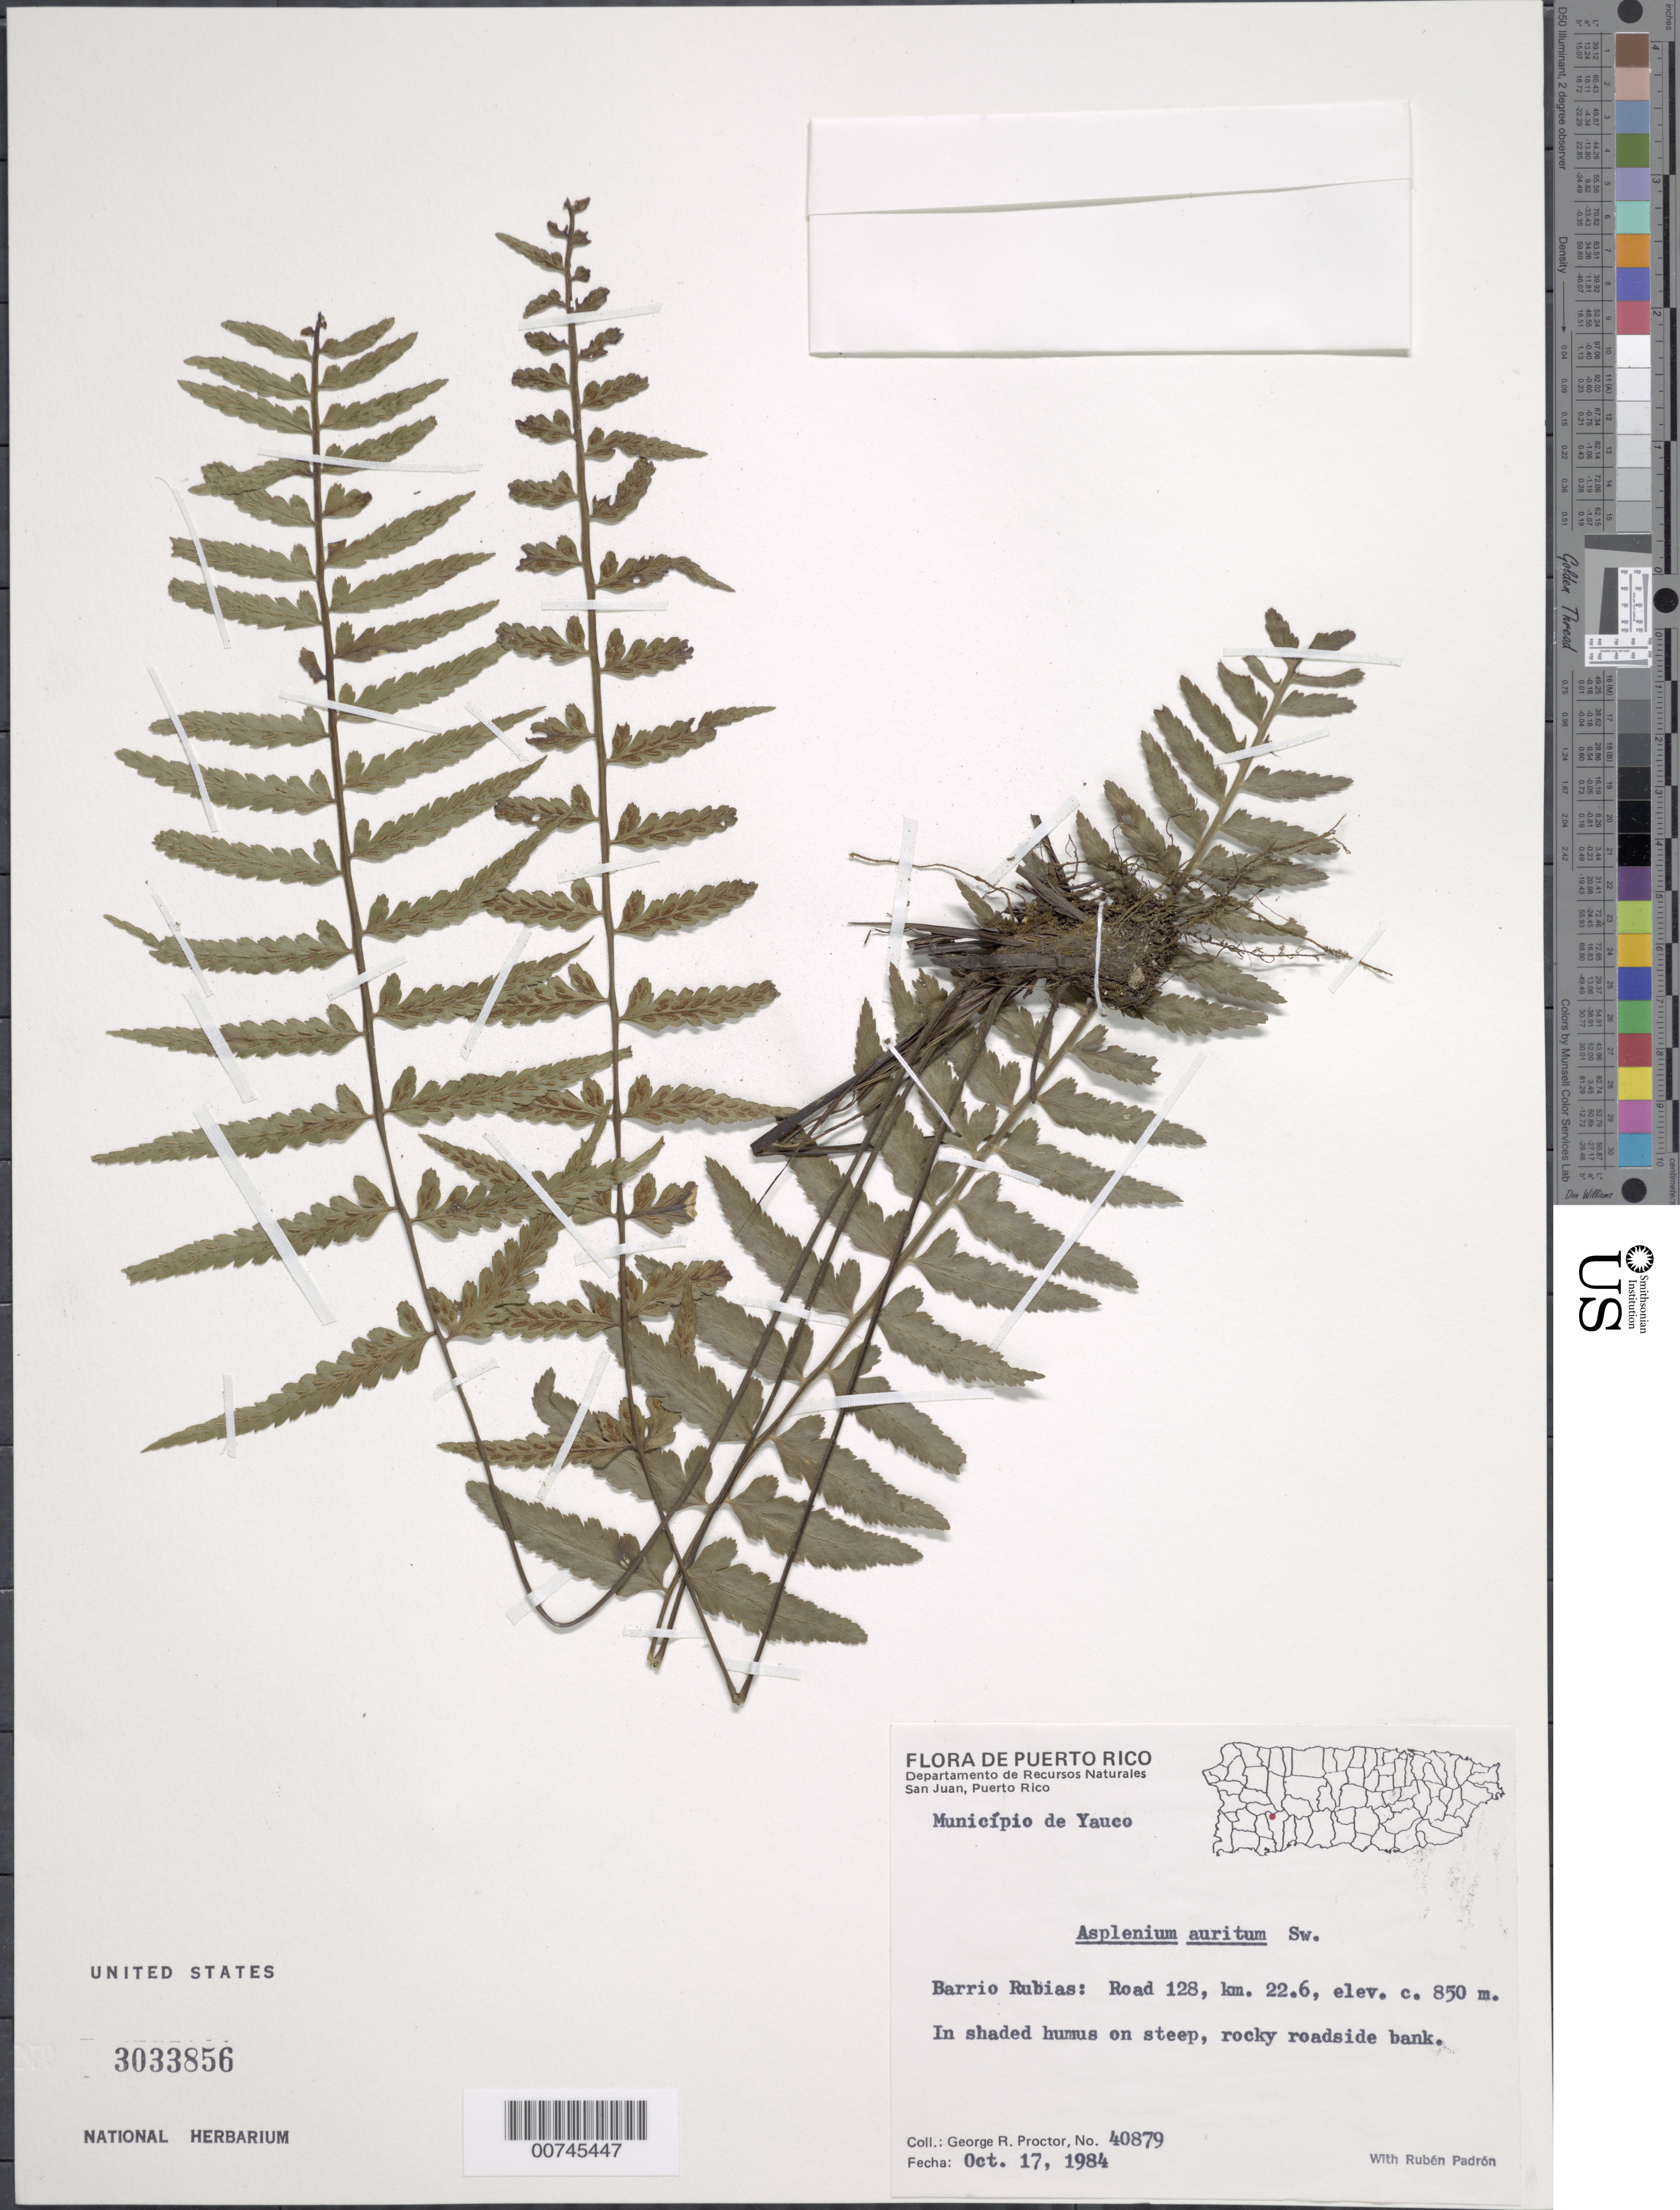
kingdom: Plantae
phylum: Tracheophyta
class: Polypodiopsida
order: Polypodiales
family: Aspleniaceae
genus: Asplenium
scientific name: Asplenium auritum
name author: Sw.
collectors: G. R. Proctor & R. Padrón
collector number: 40879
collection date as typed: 17 Oct 1984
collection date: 1984-10-17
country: Puerto Rico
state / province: Yauco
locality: Barrio Rubias: Road 128, km 22.6. Municipio de Yauco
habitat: In shaded humus on steep, rocky roadside bank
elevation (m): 850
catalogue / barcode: US 3033856